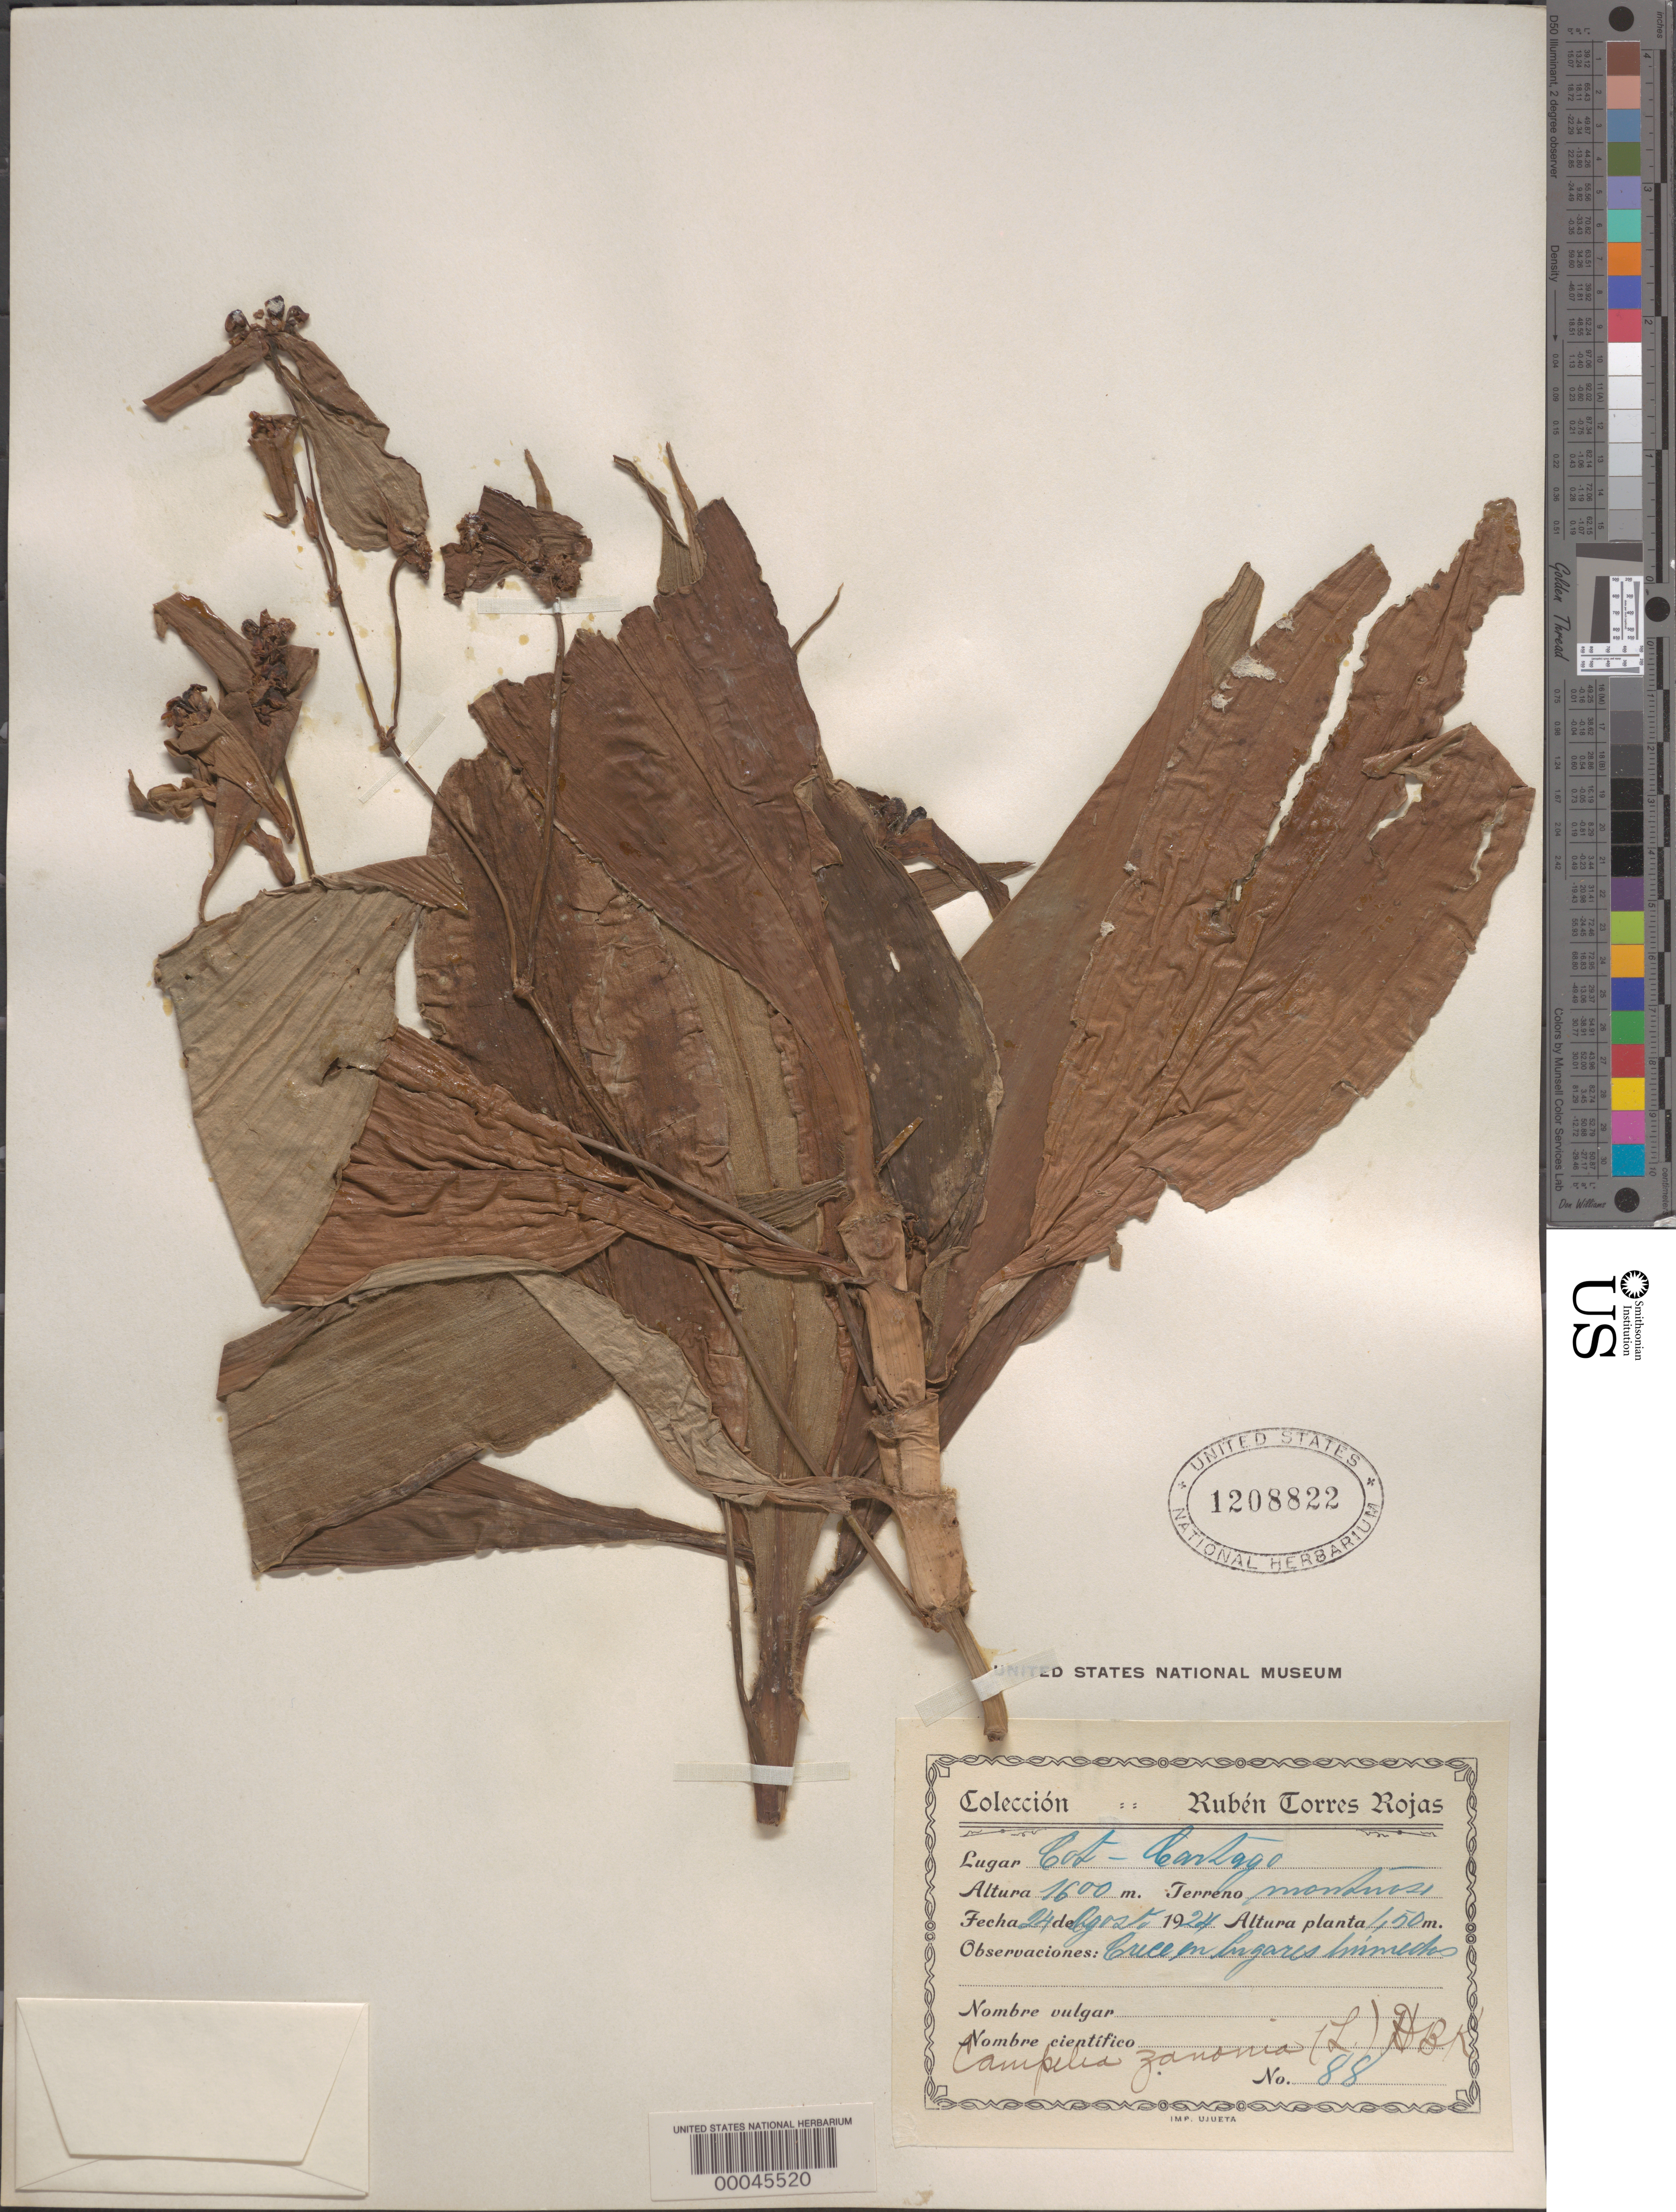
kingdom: Plantae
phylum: Tracheophyta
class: Liliopsida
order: Commelinales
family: Commelinaceae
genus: Tradescantia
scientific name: Tradescantia zanonia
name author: (L.) Sw.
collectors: R. Rojas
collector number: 88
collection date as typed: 24 Aug 1924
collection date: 1924-08-24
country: Costa Rica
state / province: Cartago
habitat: Mountainside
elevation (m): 1600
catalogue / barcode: US 1208822